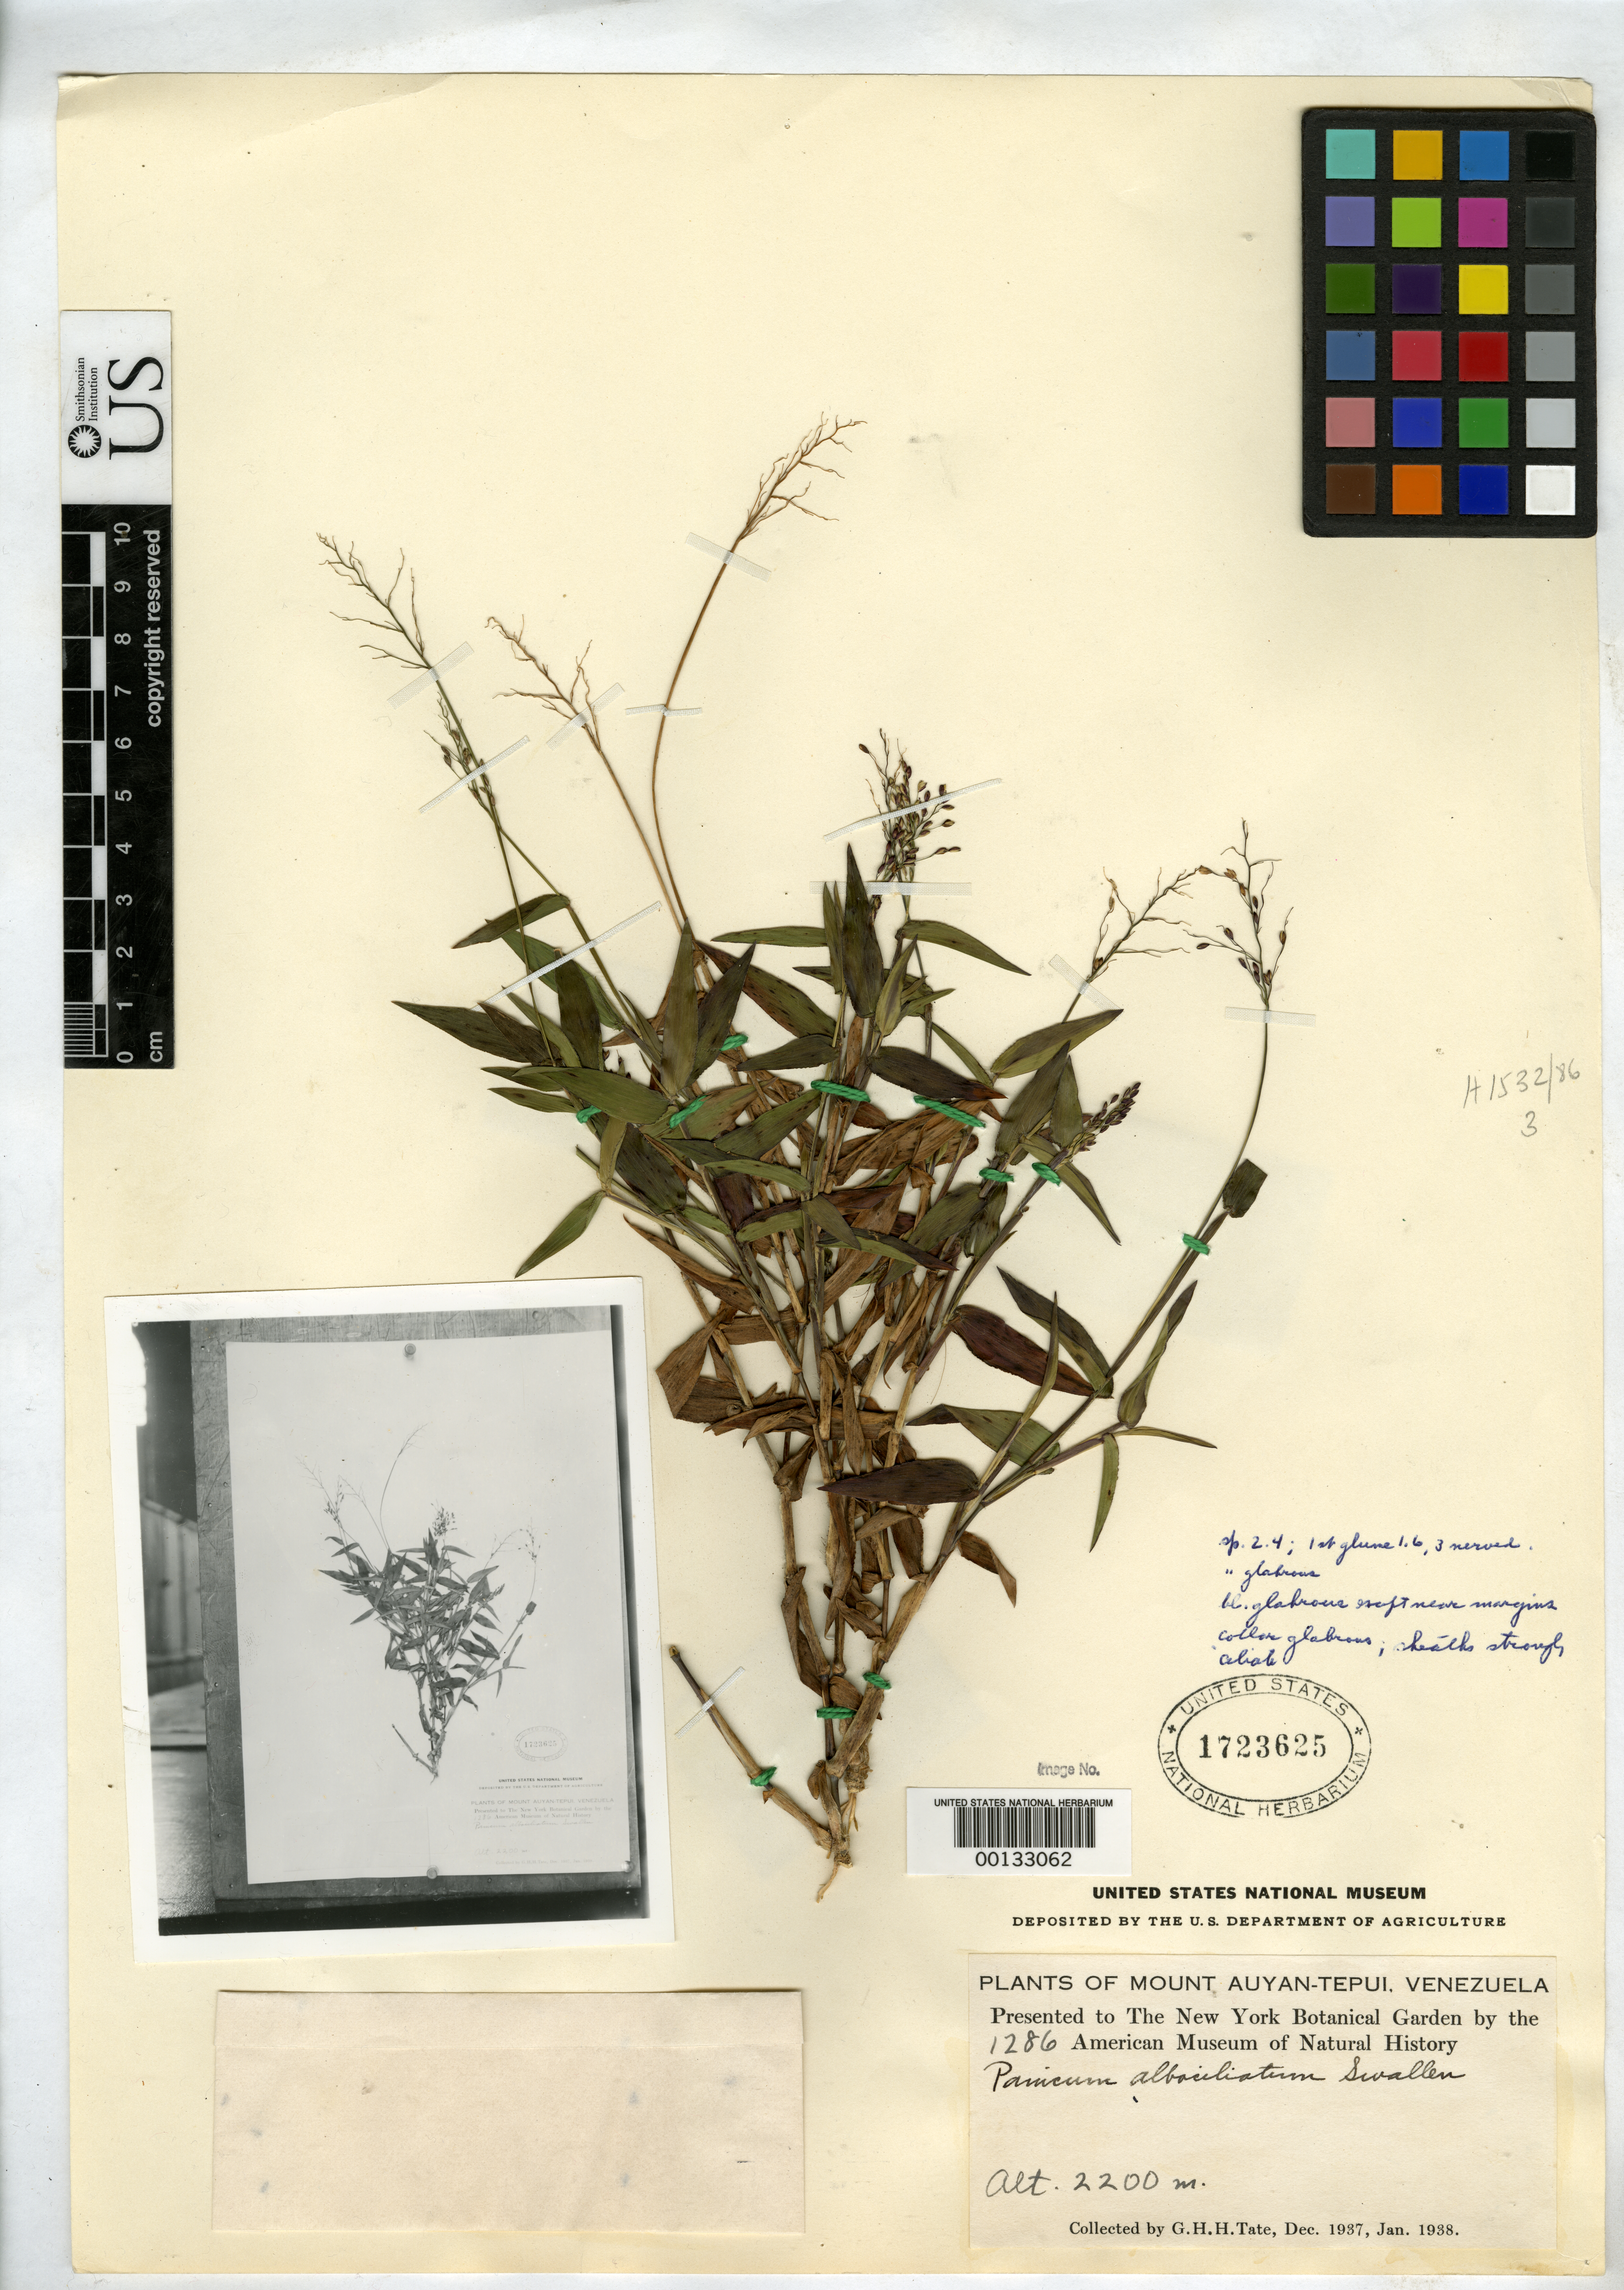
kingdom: Plantae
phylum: Tracheophyta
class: Liliopsida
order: Poales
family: Poaceae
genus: Panicum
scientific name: Panicum albociliatum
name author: Swallen in Gleason & Killip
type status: Holotype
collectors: G. H. H.Tate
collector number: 1286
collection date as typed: Dec 1937 to -- Jan 1938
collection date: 1937-12/1938-01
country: Venezuela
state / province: Bolivar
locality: Mt. Auyan-tepui.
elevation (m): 2200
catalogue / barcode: US 1723625